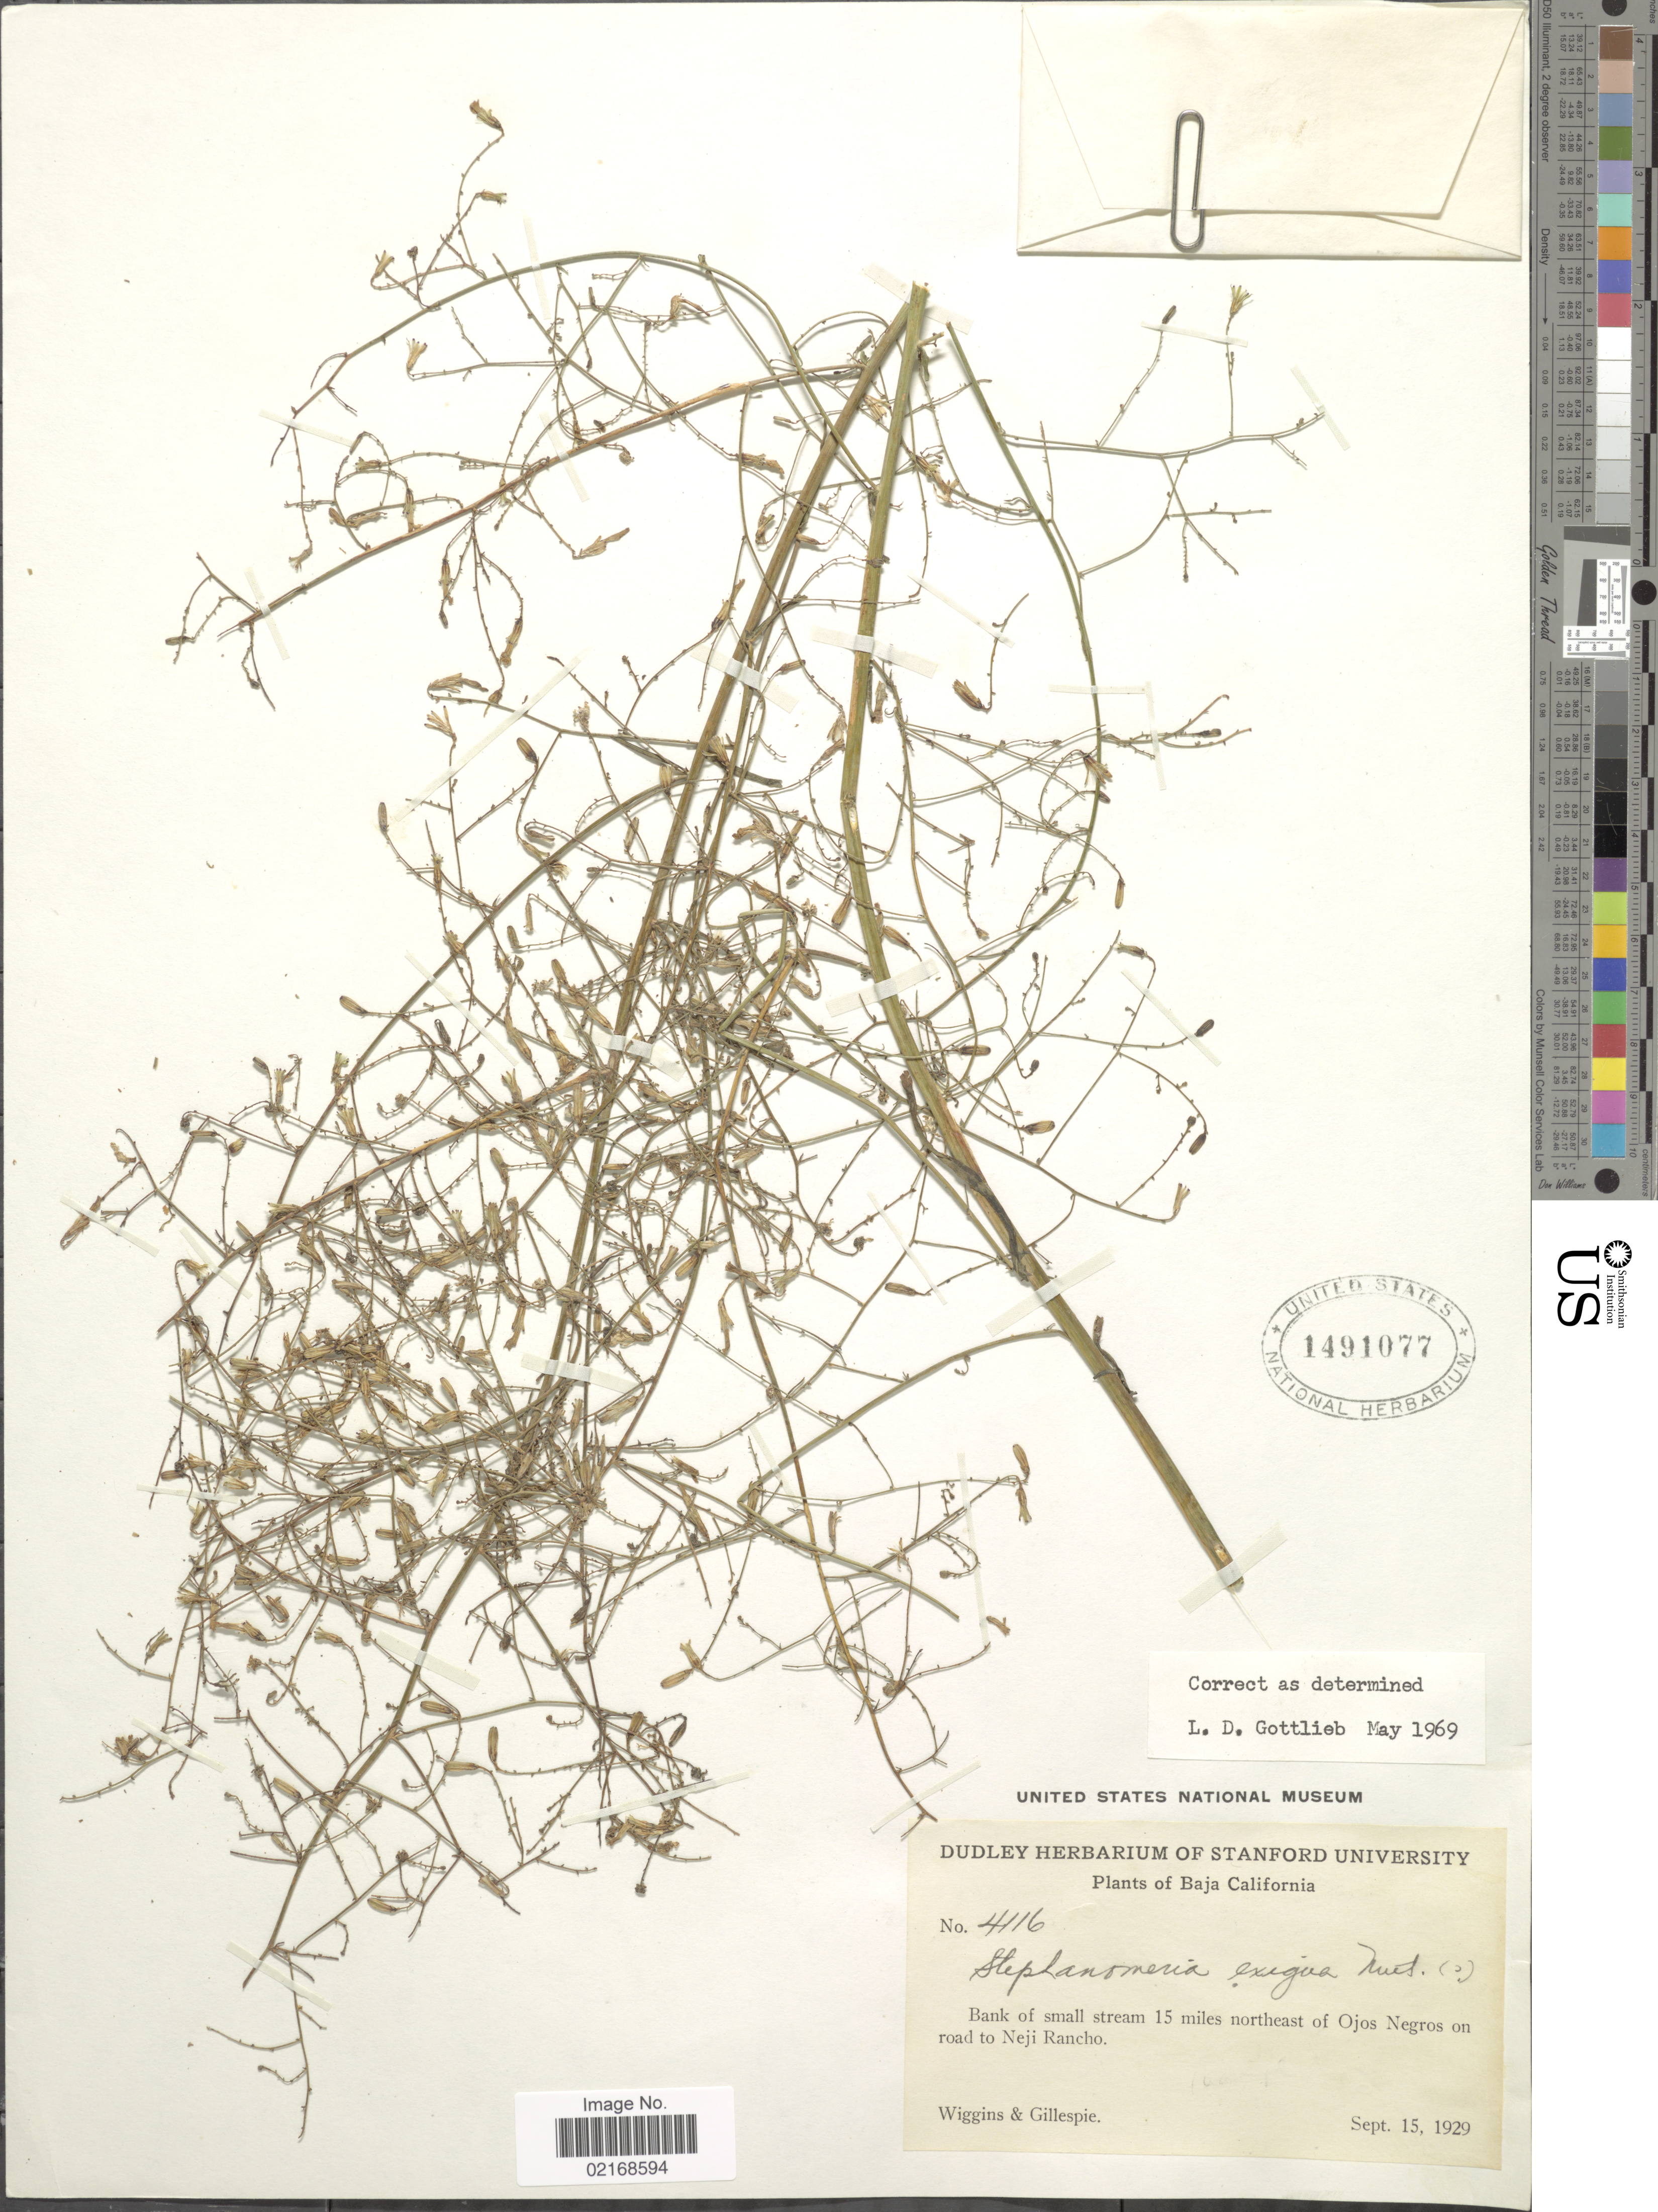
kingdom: Plantae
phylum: Tracheophyta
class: Magnoliopsida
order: Asterales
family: Asteraceae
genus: Stephanomeria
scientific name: Stephanomeria exigua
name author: Nutt.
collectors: -- Wiggins & -- Gillespie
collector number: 4116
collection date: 1929-09-15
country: Mexico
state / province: Baja California Norte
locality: Bank of small stream 15 miles northeast of Ojos Negros on road to Neji Rancho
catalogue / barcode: US 1491077